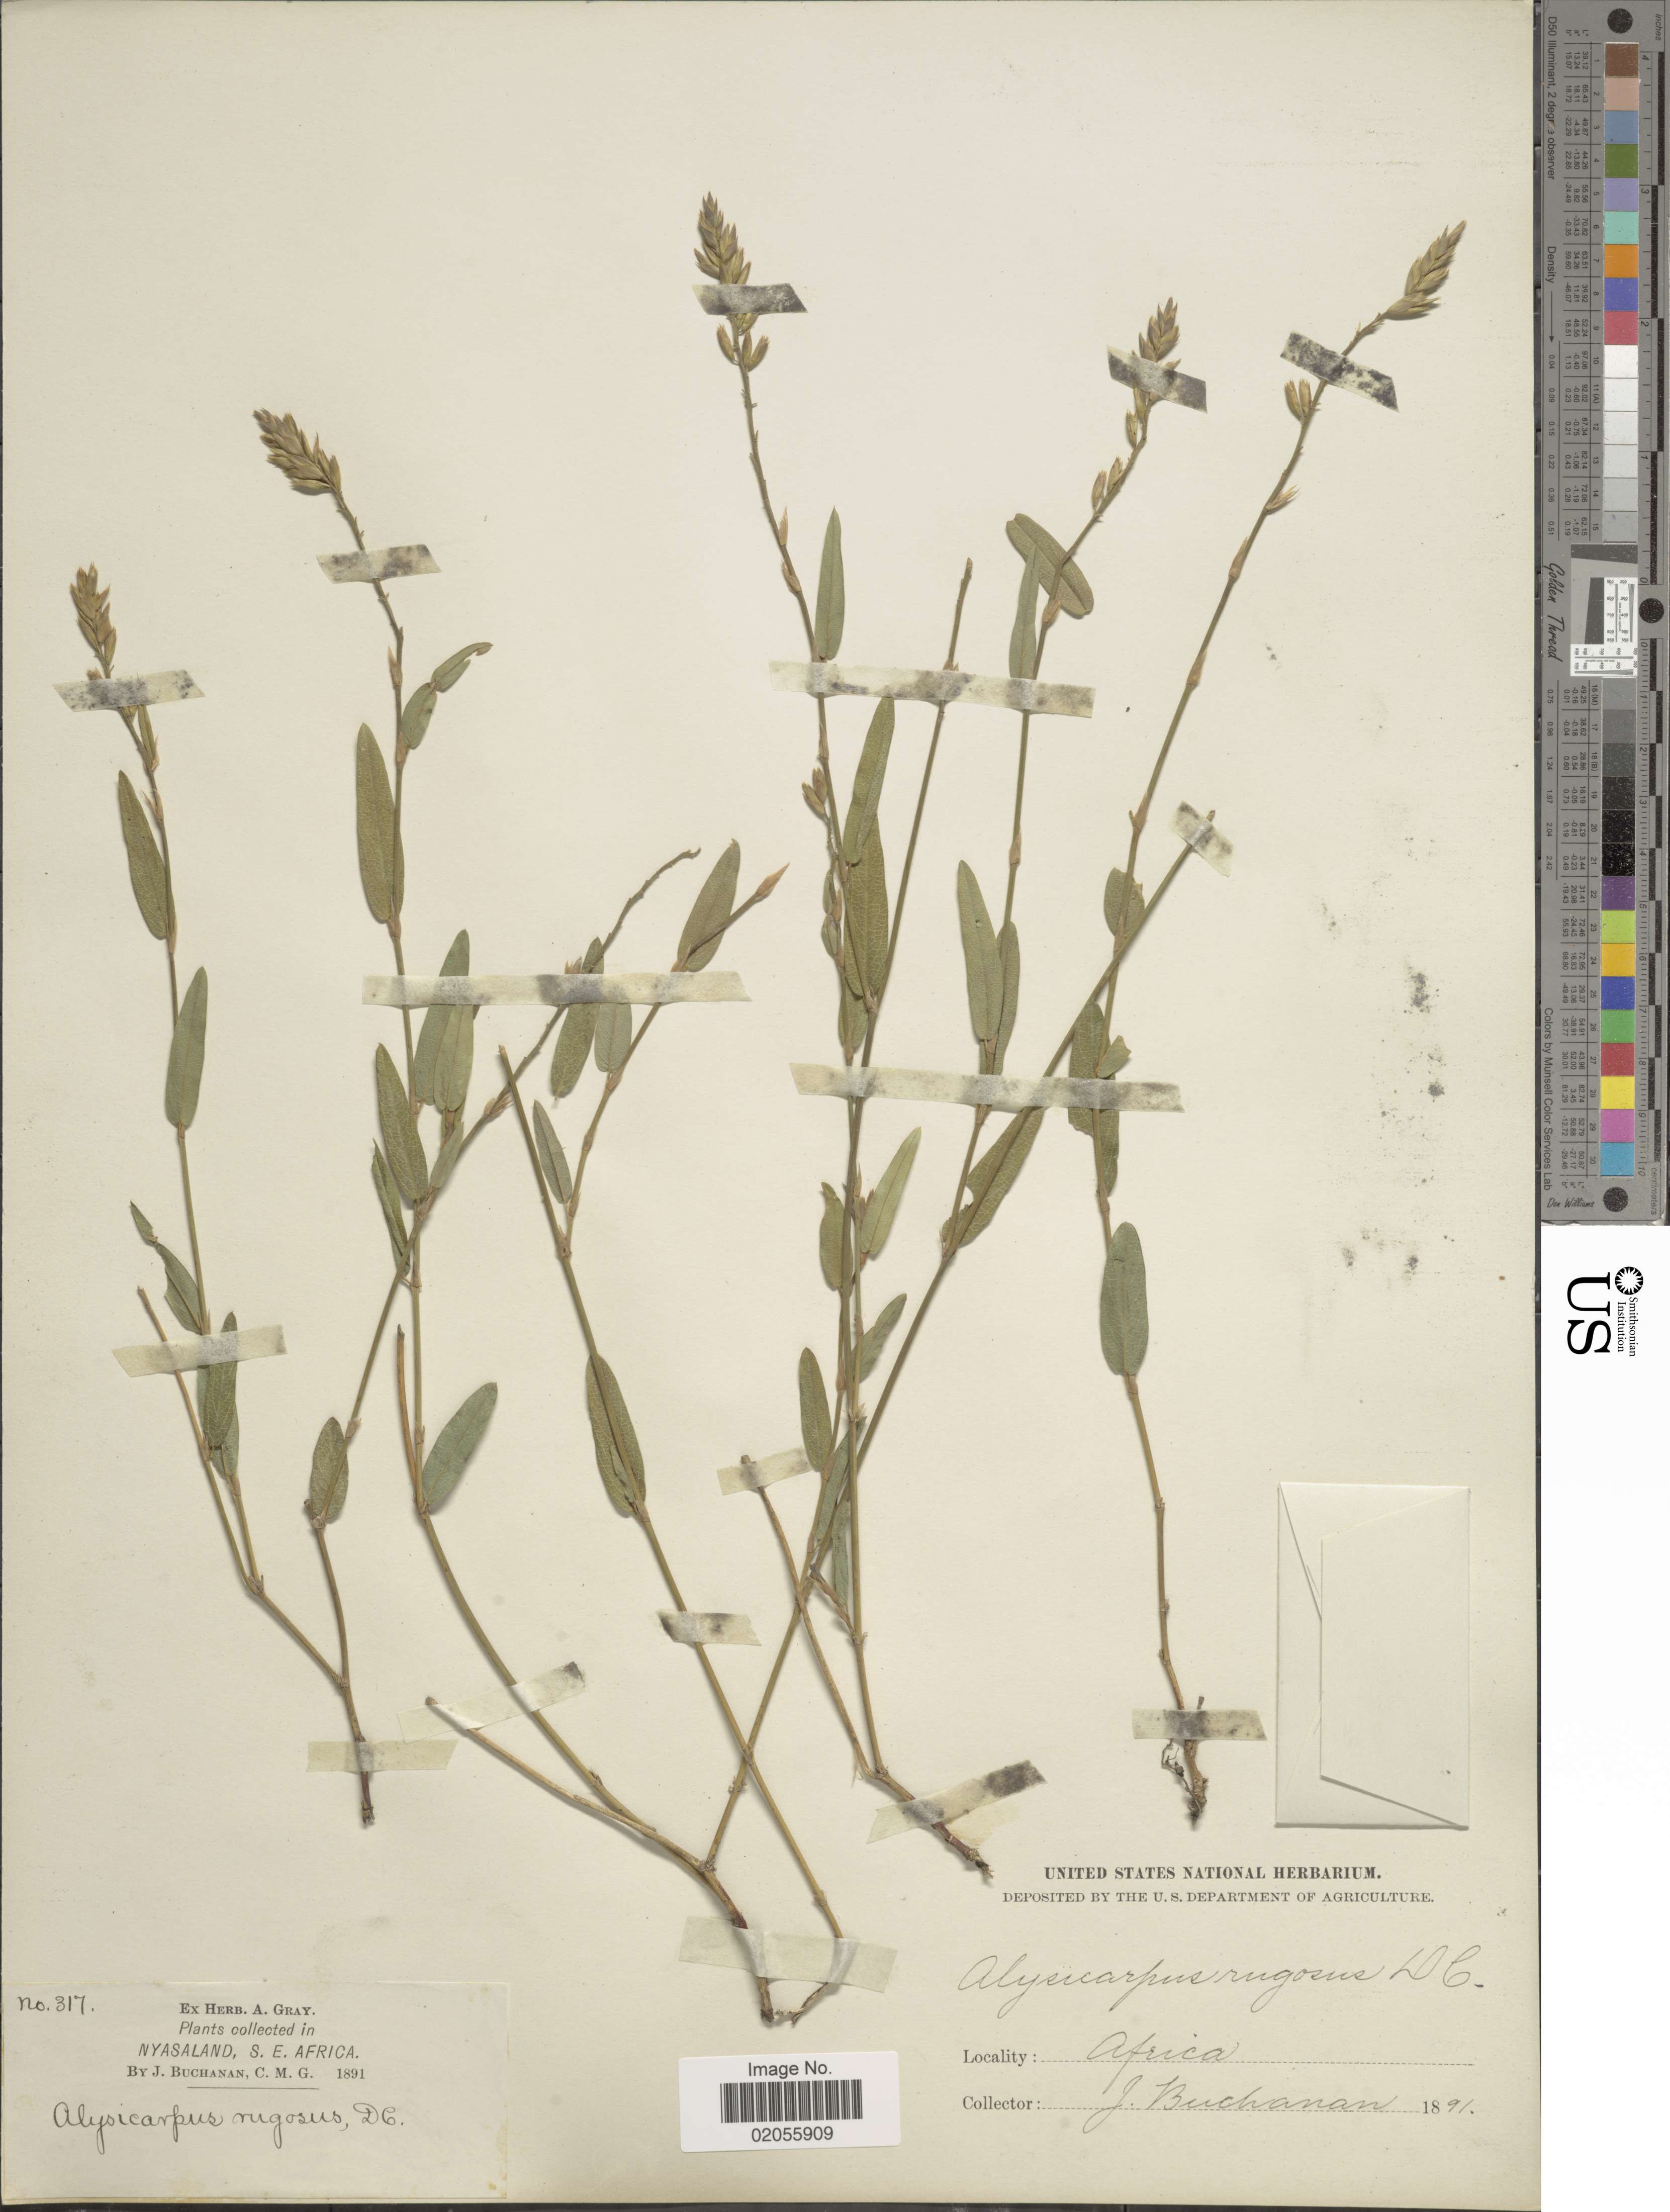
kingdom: Plantae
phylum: Tracheophyta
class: Magnoliopsida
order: Fabales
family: Fabaceae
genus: Alysicarpus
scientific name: Alysicarpus rugosus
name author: (Willd.) DC.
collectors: J. Buchanan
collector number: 317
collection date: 1891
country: Malawi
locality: Nyasaland, S. E. Africa